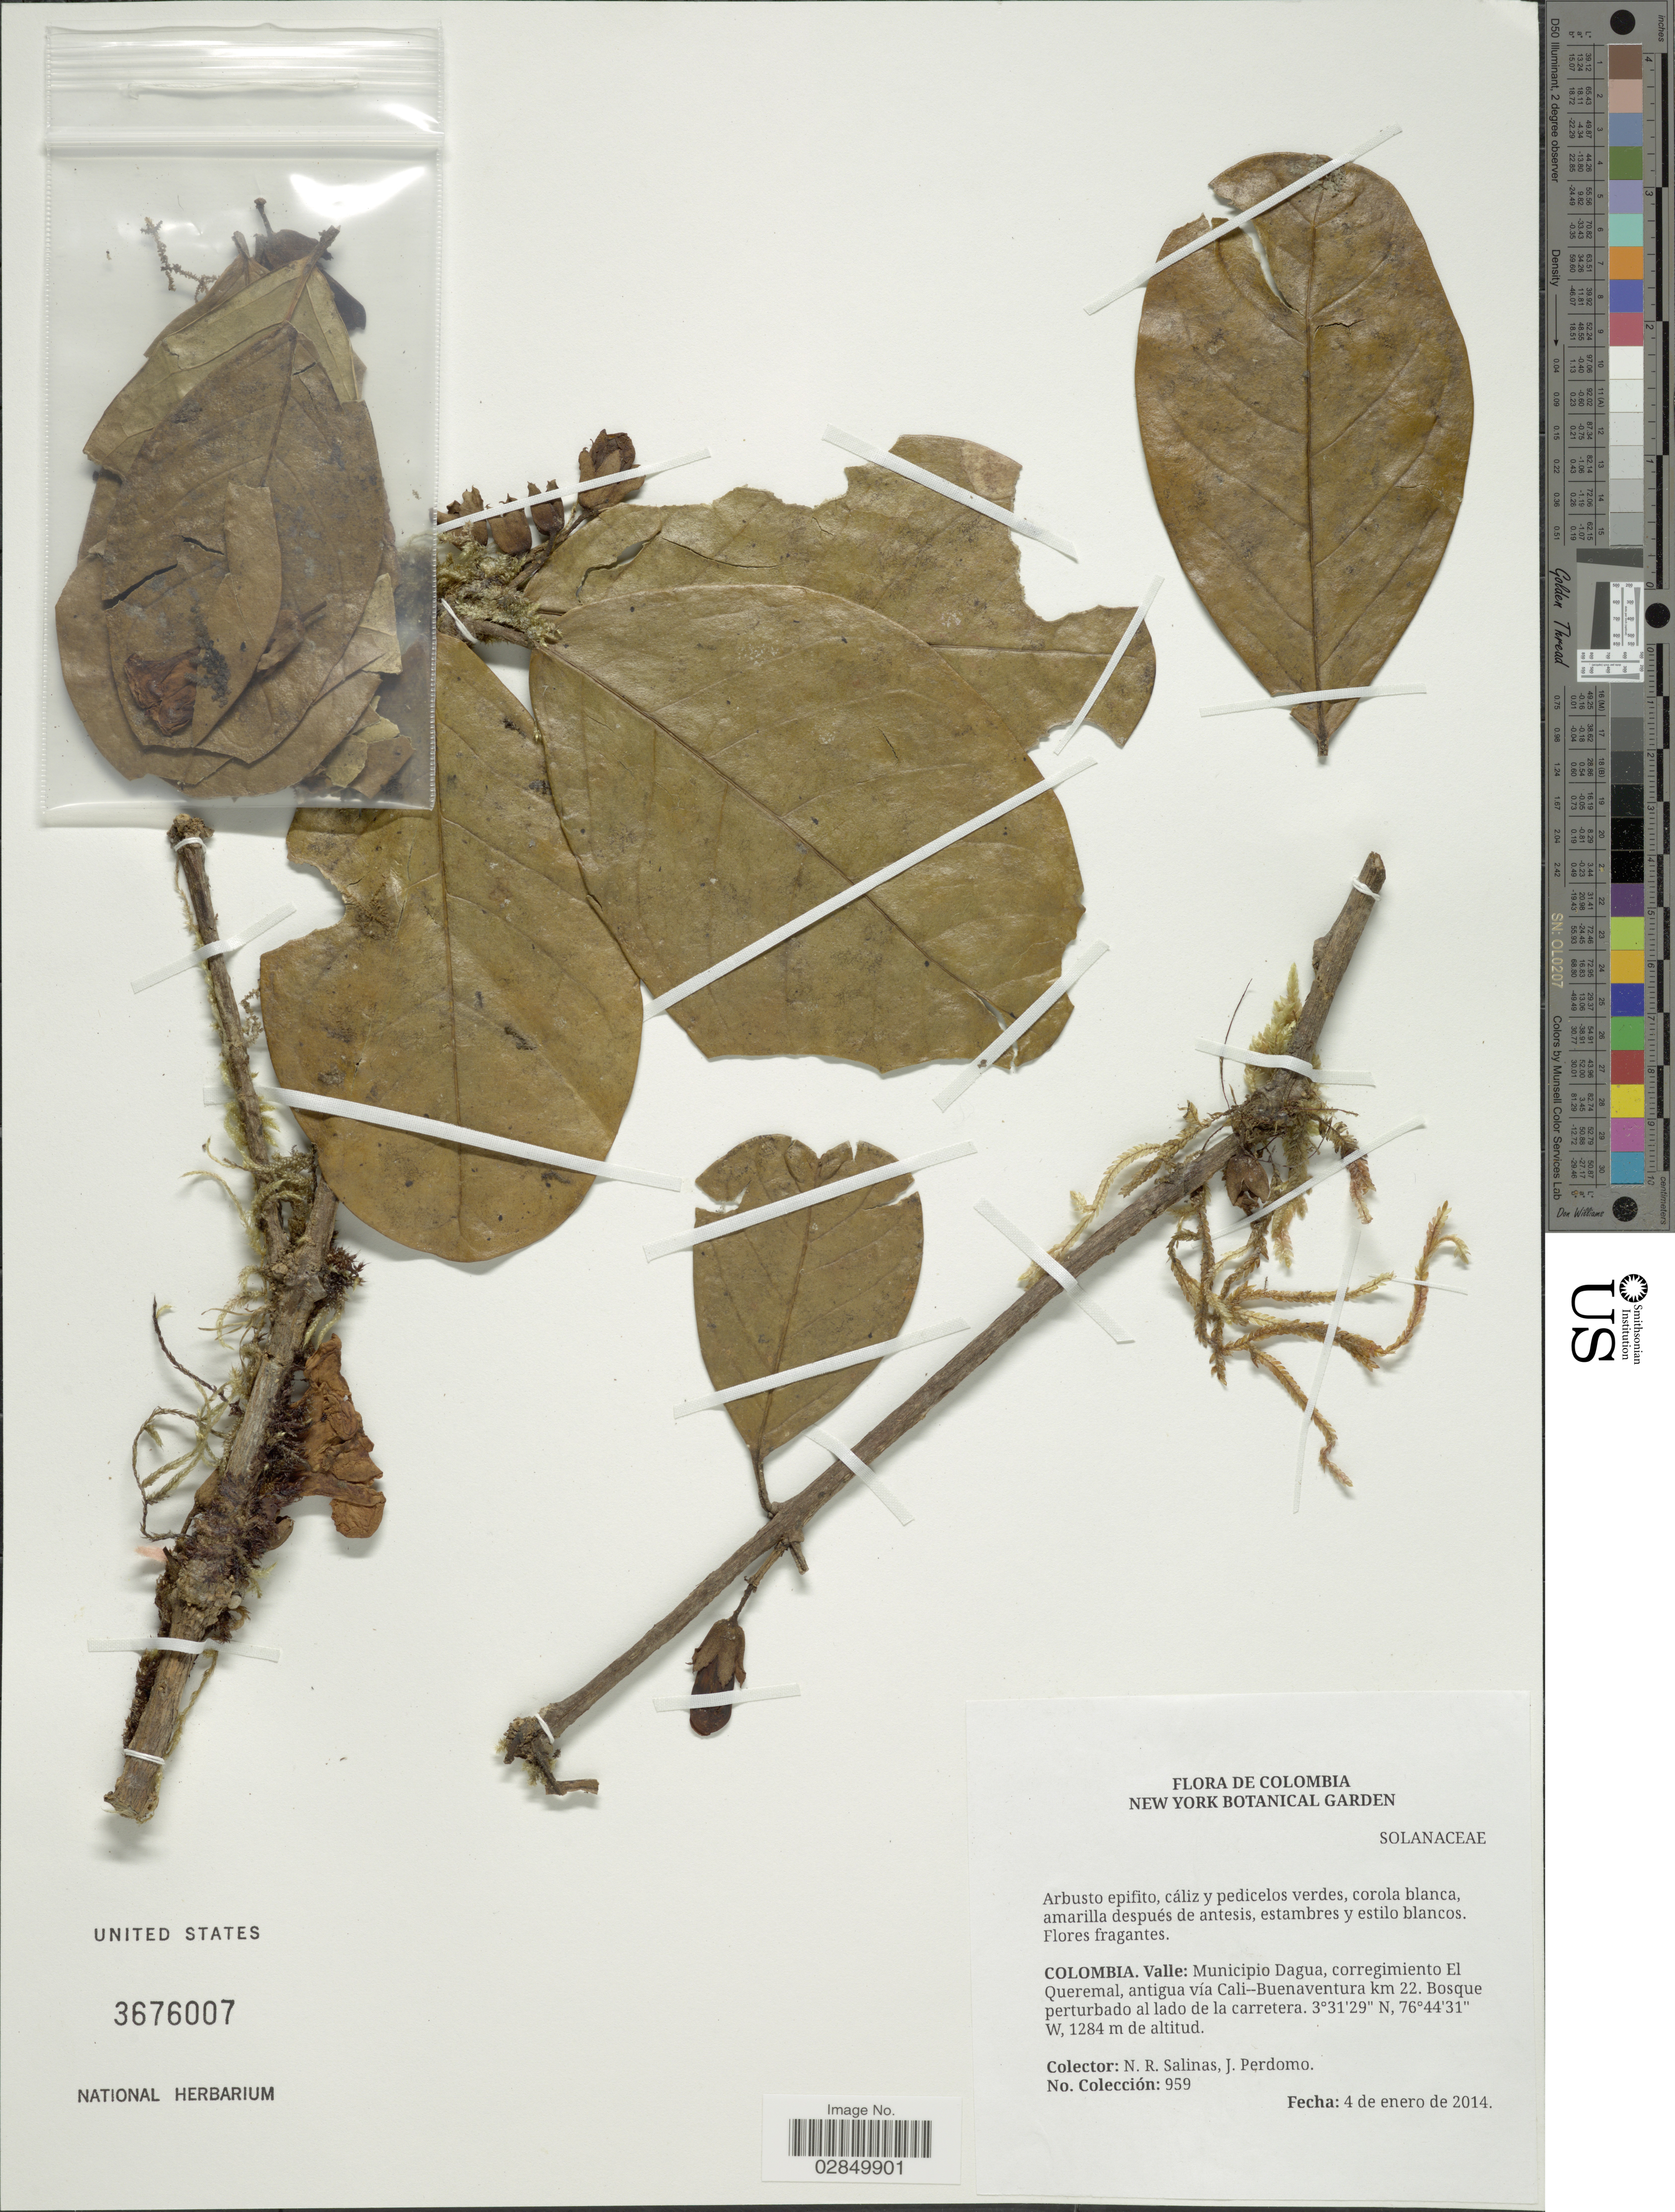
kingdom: Plantae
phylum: Tracheophyta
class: Magnoliopsida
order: Solanales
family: Solanaceae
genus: Markea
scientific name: Markea sp.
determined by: Nee, Michael H.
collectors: N. Salinas & J. Perdomo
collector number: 959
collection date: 2014-01-04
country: Colombia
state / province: Valle del Cauca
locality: Municipio Dagua, corregimiento El Queremal, antigua vía Cali-Buenaventura km 22.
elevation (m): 1284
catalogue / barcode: US 3676007